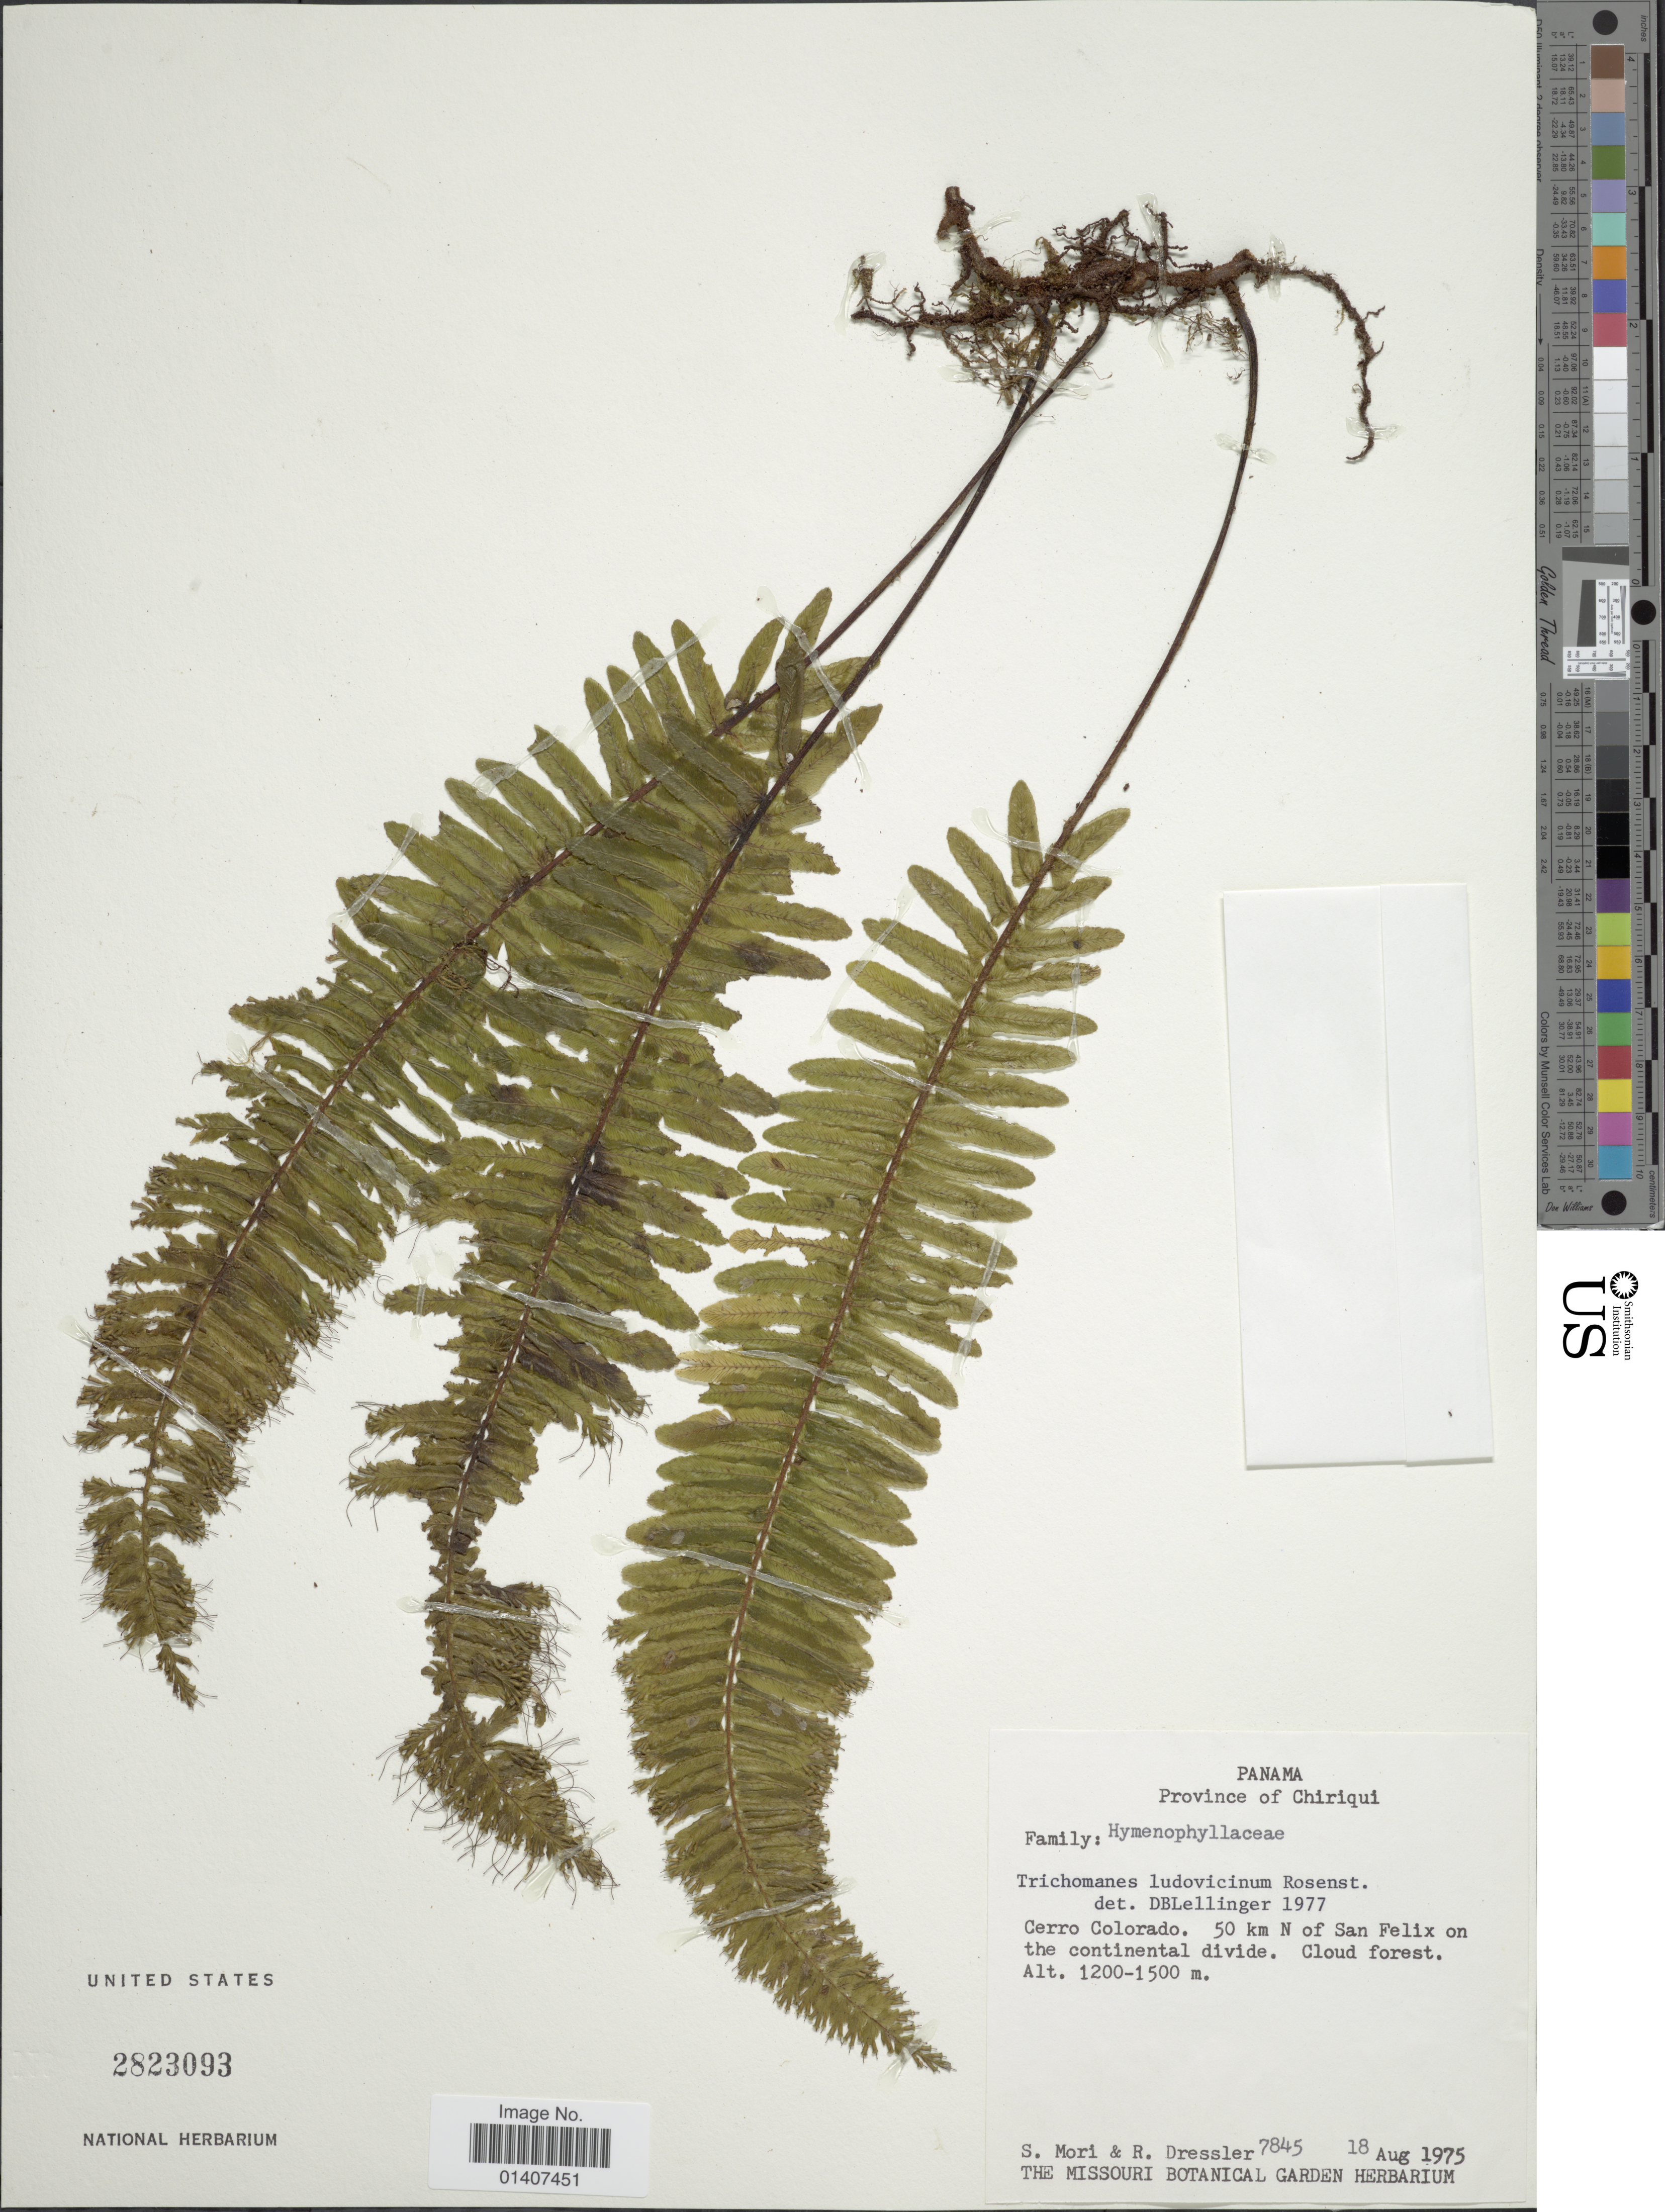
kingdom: Plantae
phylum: Tracheophyta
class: Polypodiopsida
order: Hymenophyllales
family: Hymenophyllaceae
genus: Trichomanes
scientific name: Trichomanes ludovicinum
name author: Rosenst.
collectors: S. Mori & R. Dressler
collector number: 7845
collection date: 1975-08-18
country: Panama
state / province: Chiriqui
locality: Province of Chiriqui, Cero Colorado, 50km N of San Felix on the continental divide, cloud forest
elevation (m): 1200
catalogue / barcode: US 2823093